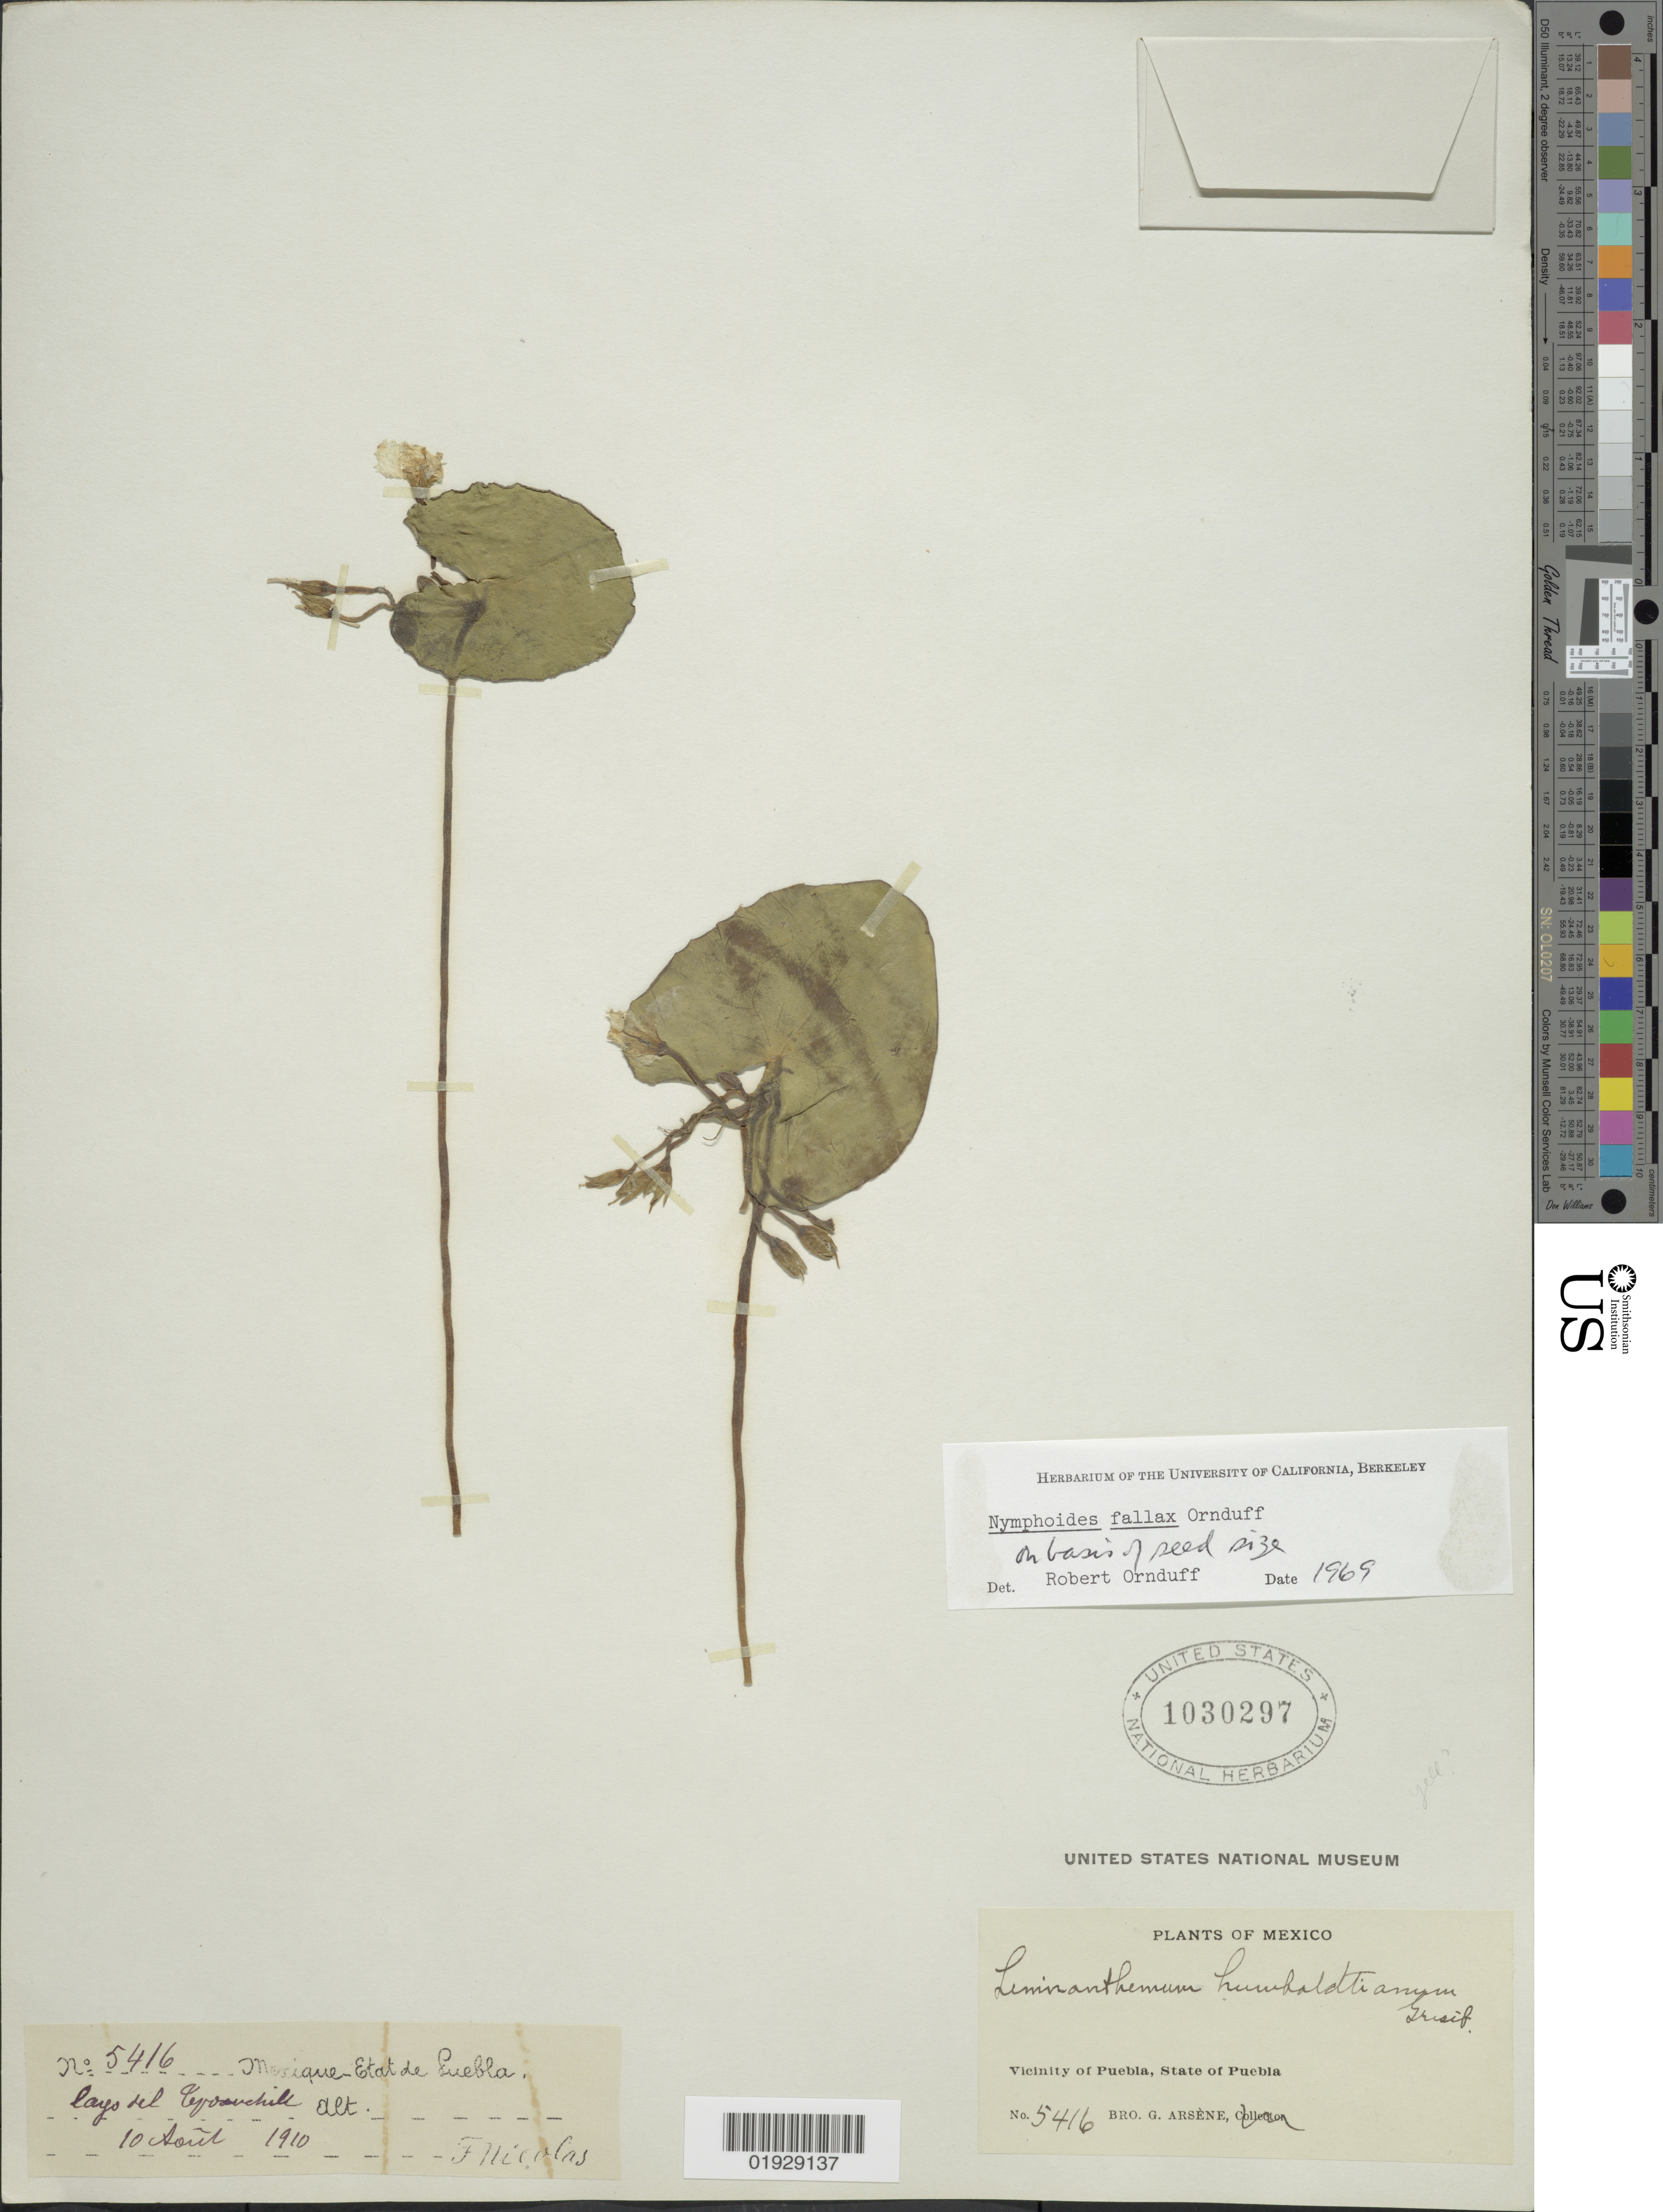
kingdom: Plantae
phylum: Tracheophyta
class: Magnoliopsida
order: Asterales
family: Menyanthaceae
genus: Nymphoides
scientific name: Nymphoides fallax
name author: Ornduff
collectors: Bro. G. Arsène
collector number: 5416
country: Mexico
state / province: Puebla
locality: Vicinity of Puebla.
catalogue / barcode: US 1030297